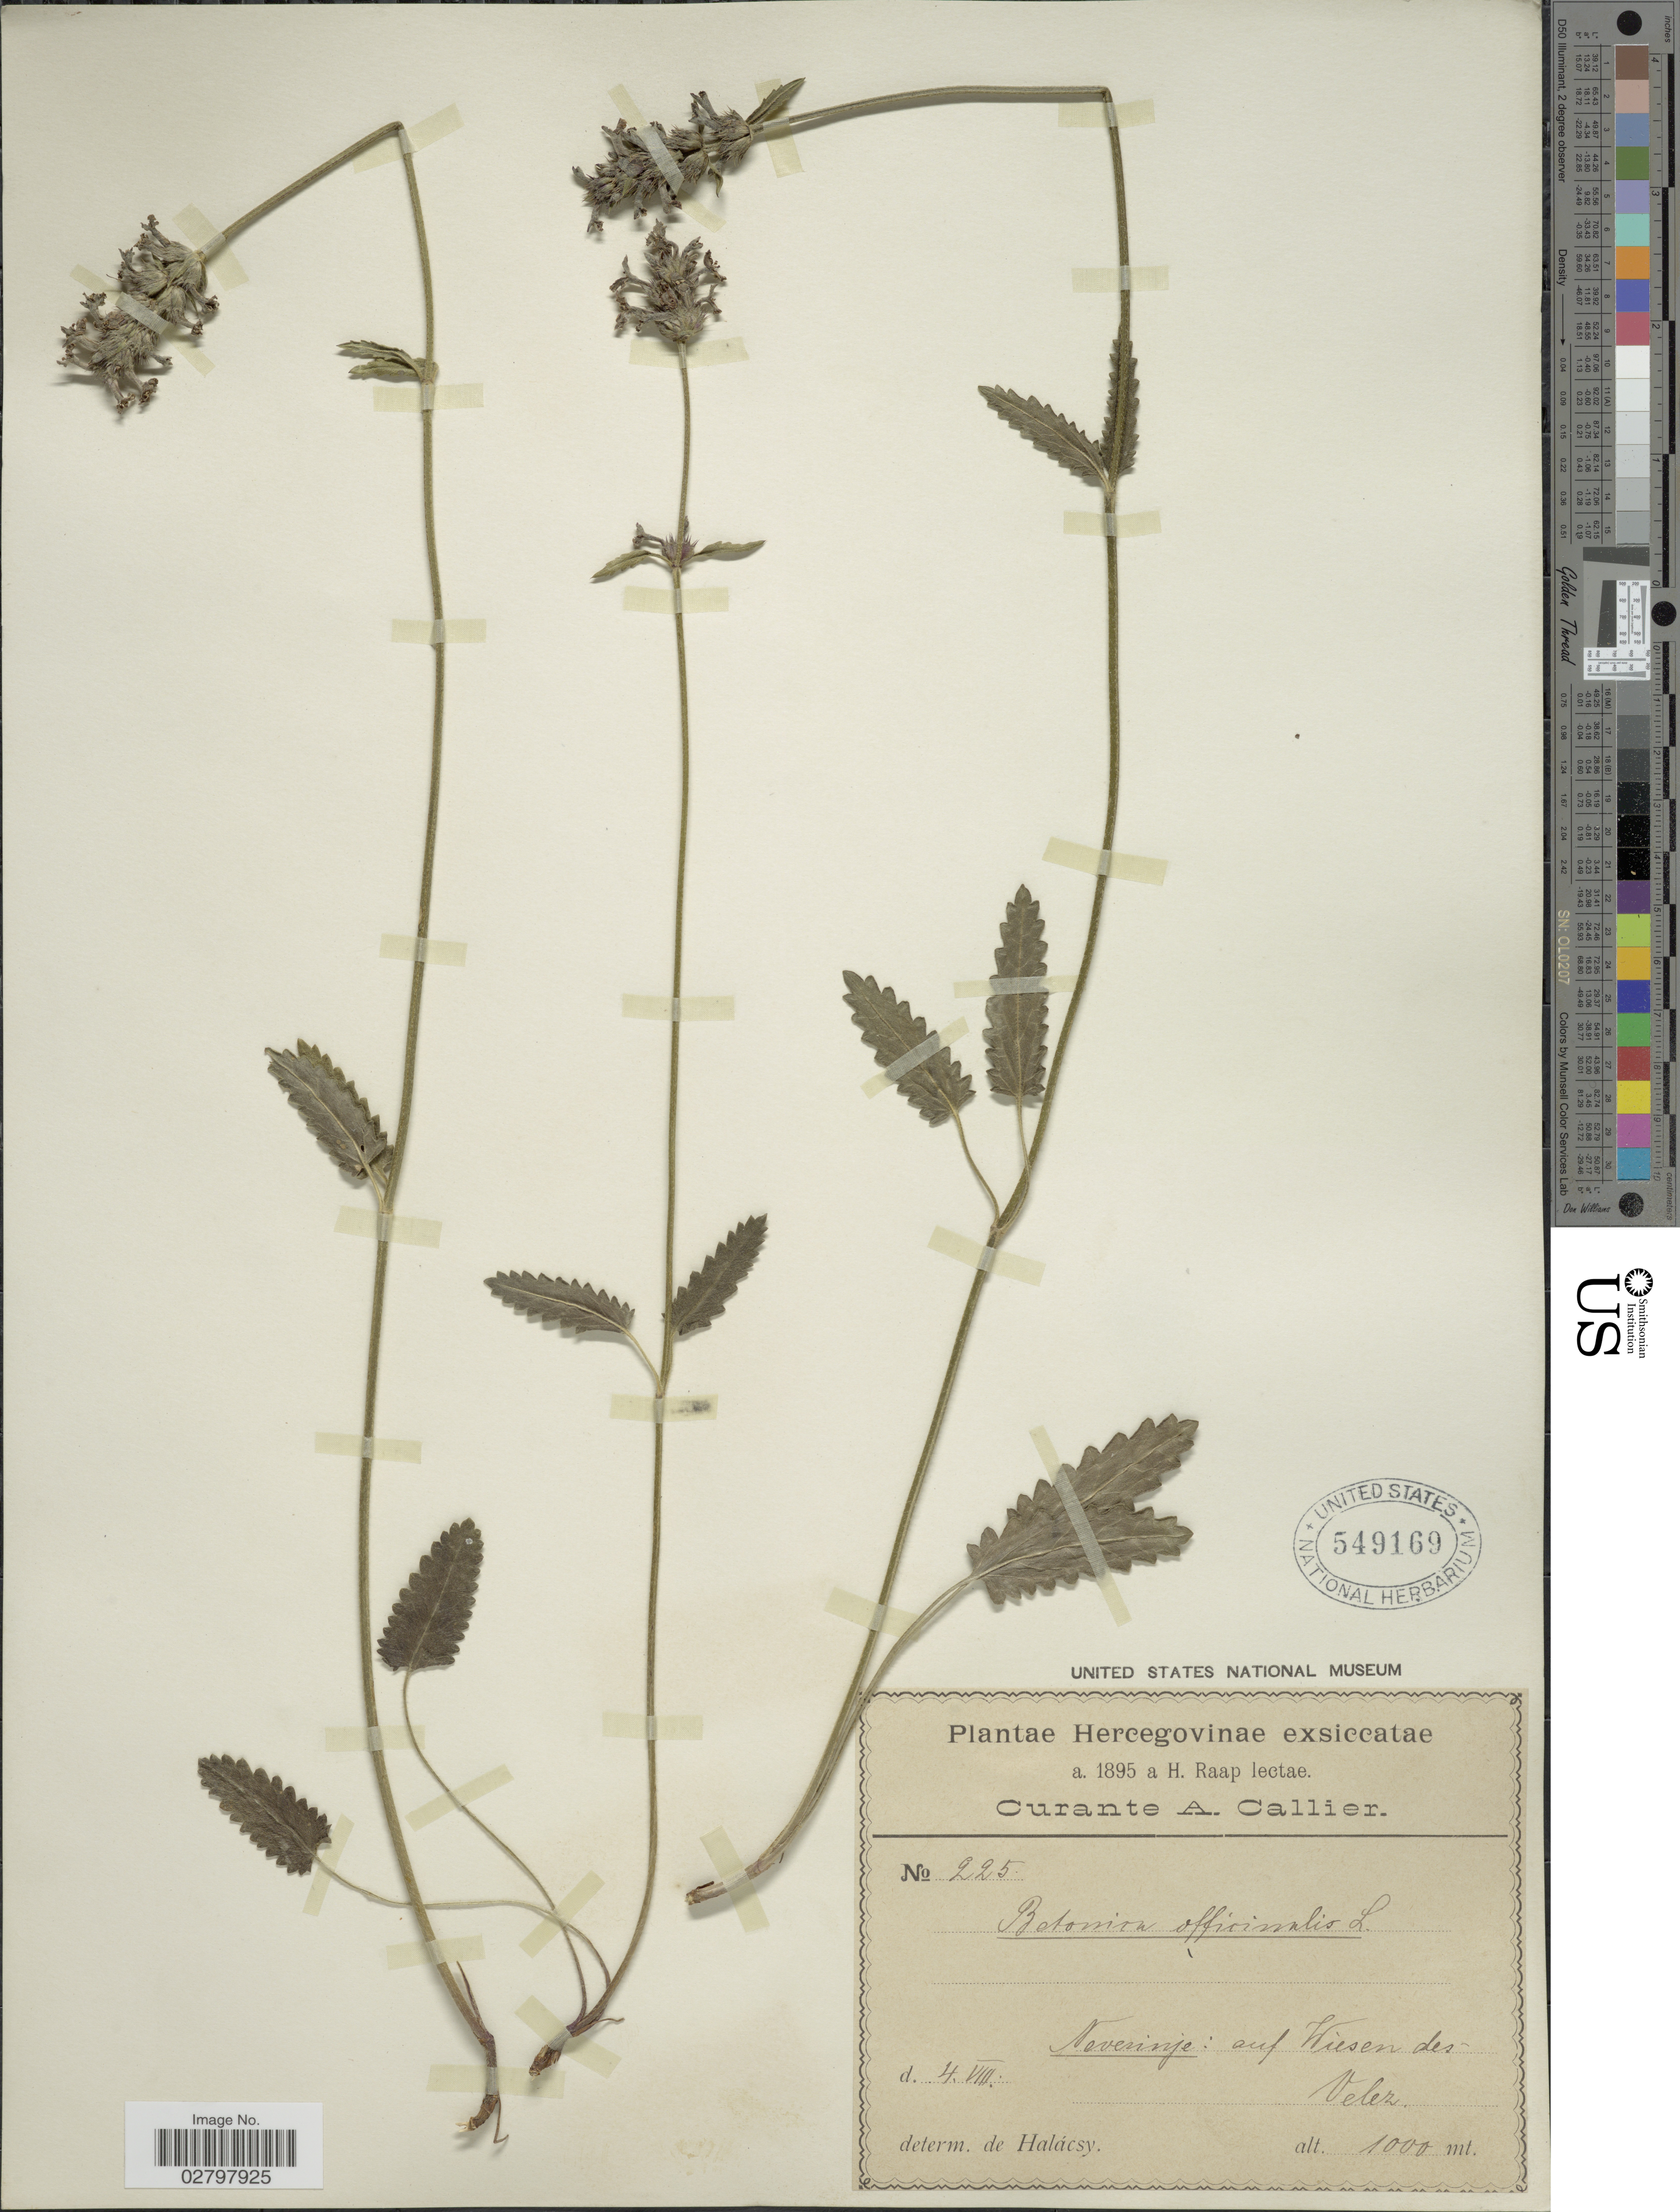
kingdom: Plantae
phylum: Tracheophyta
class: Magnoliopsida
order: Lamiales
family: Lamiaceae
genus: Stachys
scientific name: Stachys officinalis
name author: (L.) Trevis.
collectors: H. Raap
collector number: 225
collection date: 1895-08-04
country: Bosnia and Herzegovina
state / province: Srpska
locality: Hercegovinae, Neverinje: auf Wiesen des Velez.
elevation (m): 1000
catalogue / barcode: US 549169